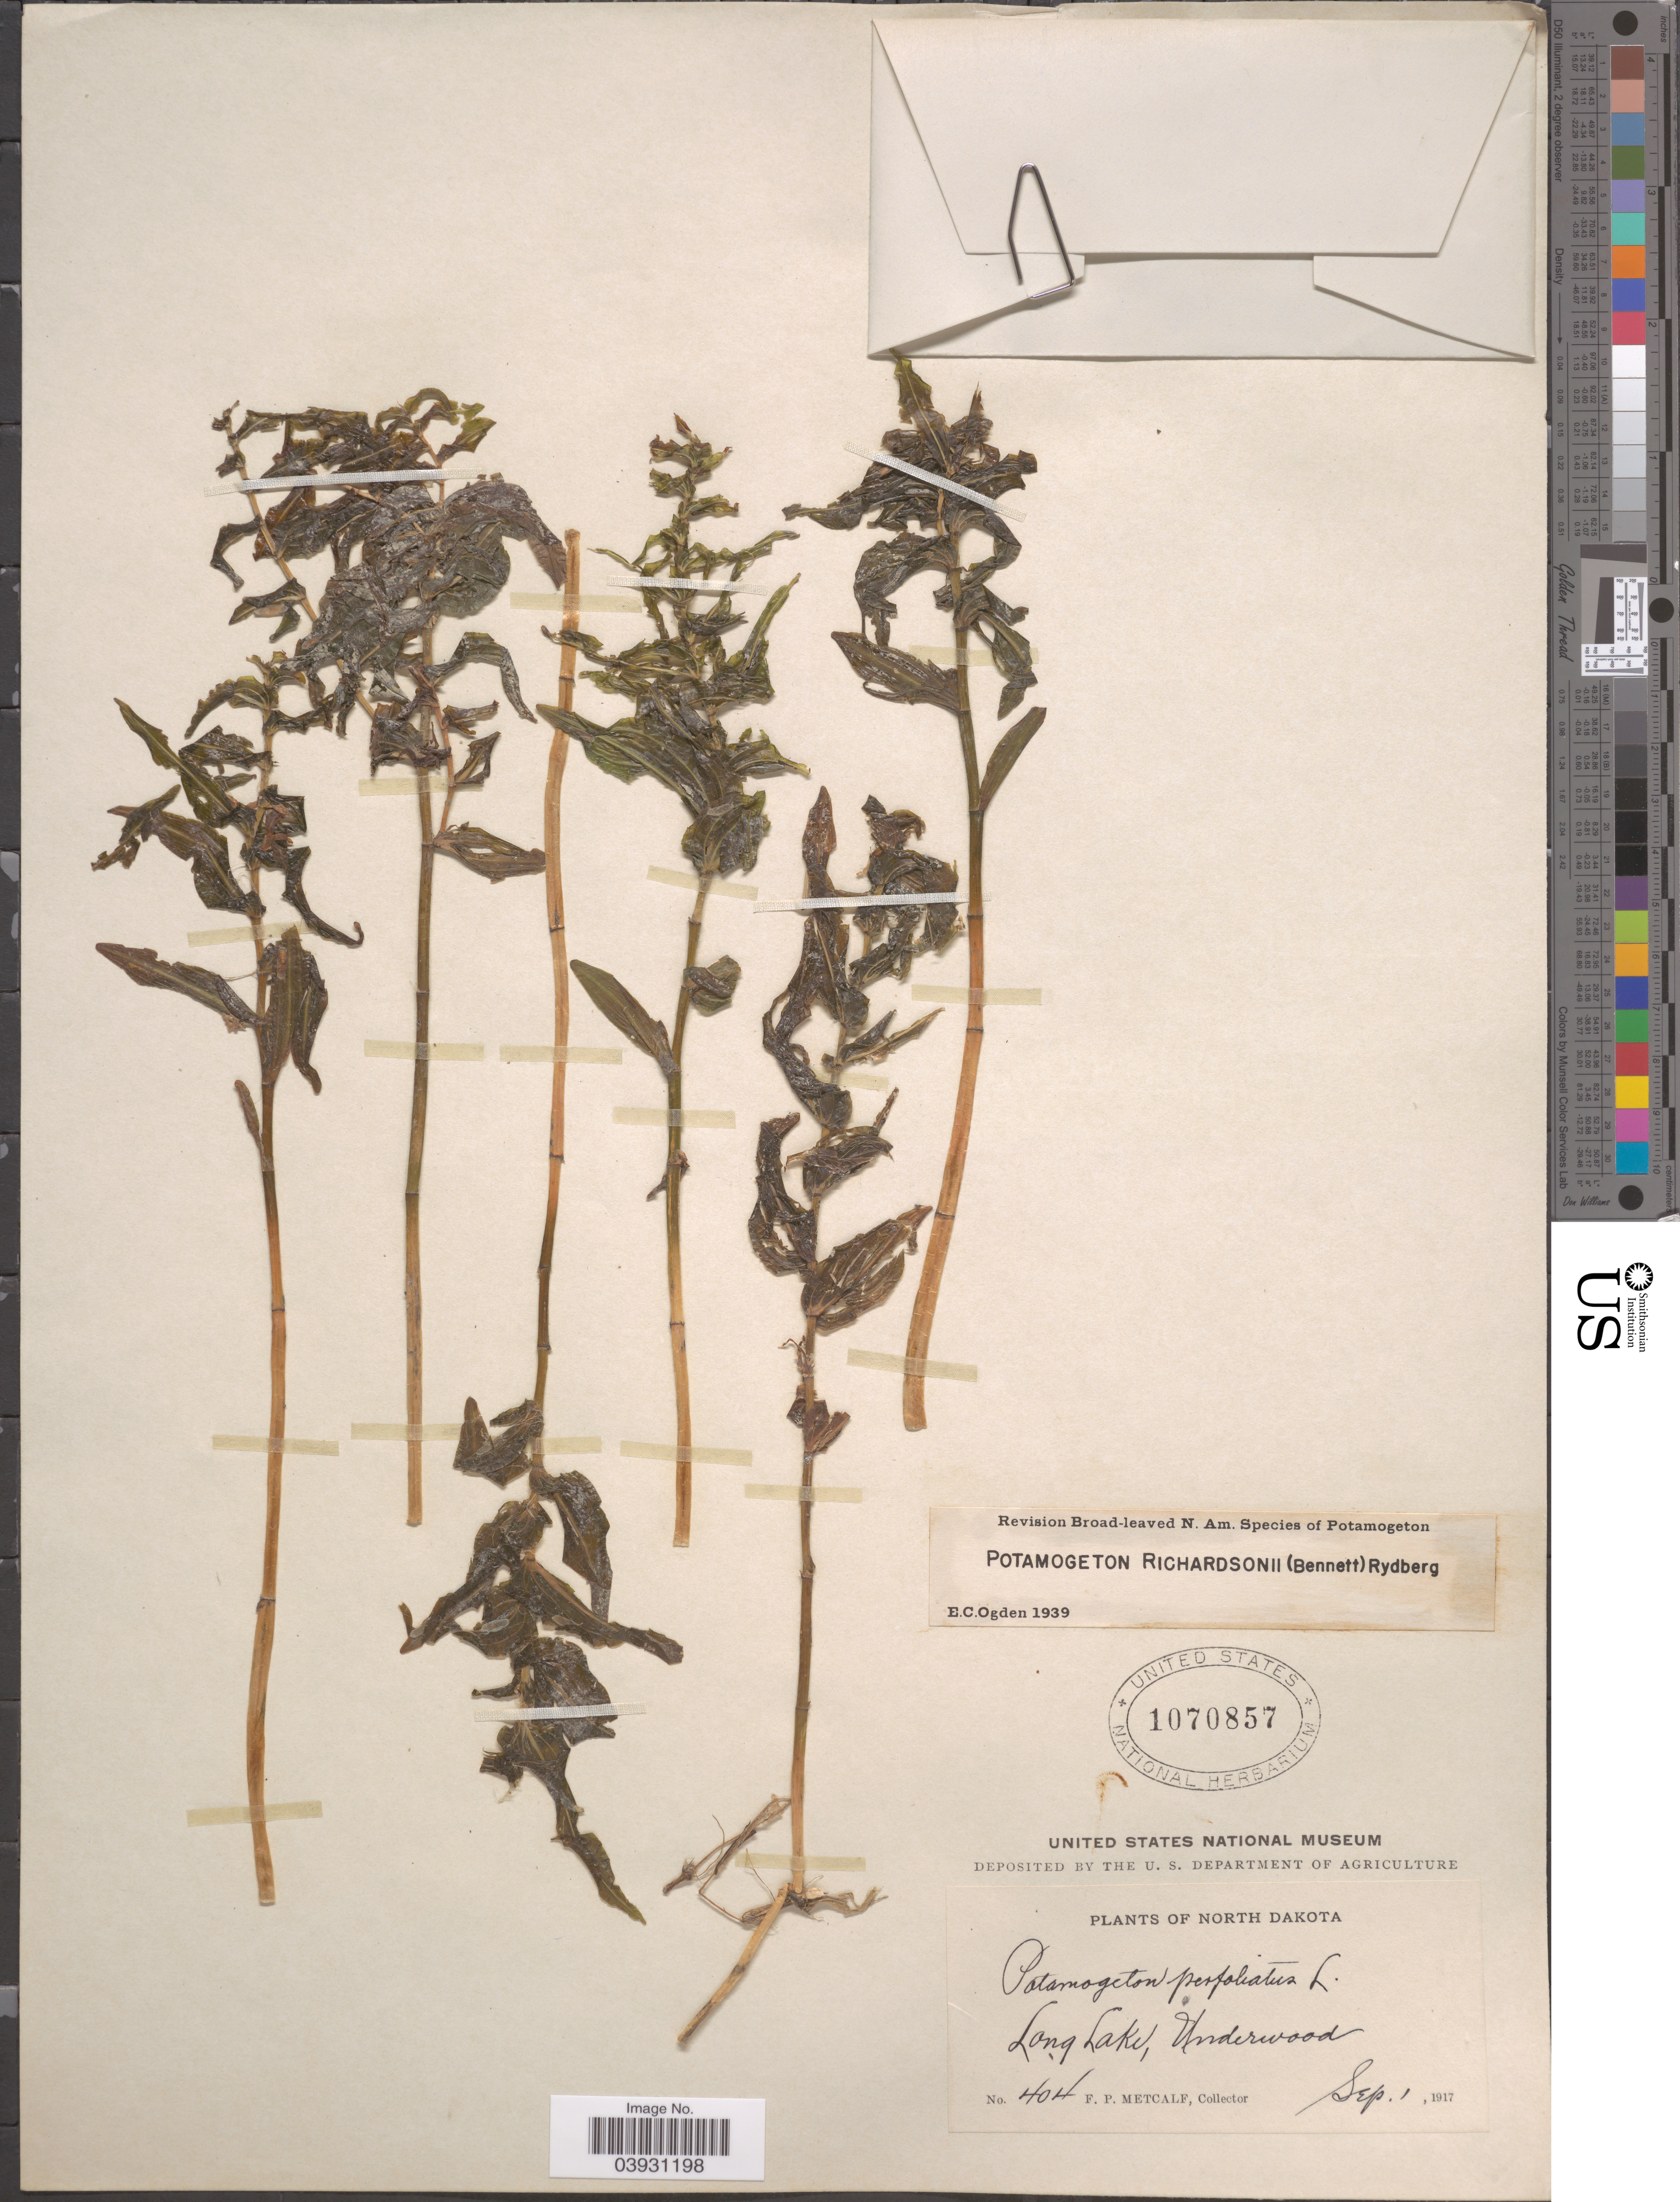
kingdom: Plantae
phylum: Tracheophyta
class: Liliopsida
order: Alismatales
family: Potamogetonaceae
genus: Potamogeton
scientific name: Potamogeton richardsonii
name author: (A.W. Benn.) Rydb.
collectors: F. Metcalf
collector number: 404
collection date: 1917-09-01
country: United States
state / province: North Dakota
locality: Long Lake, Underwood.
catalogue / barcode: US 1070857